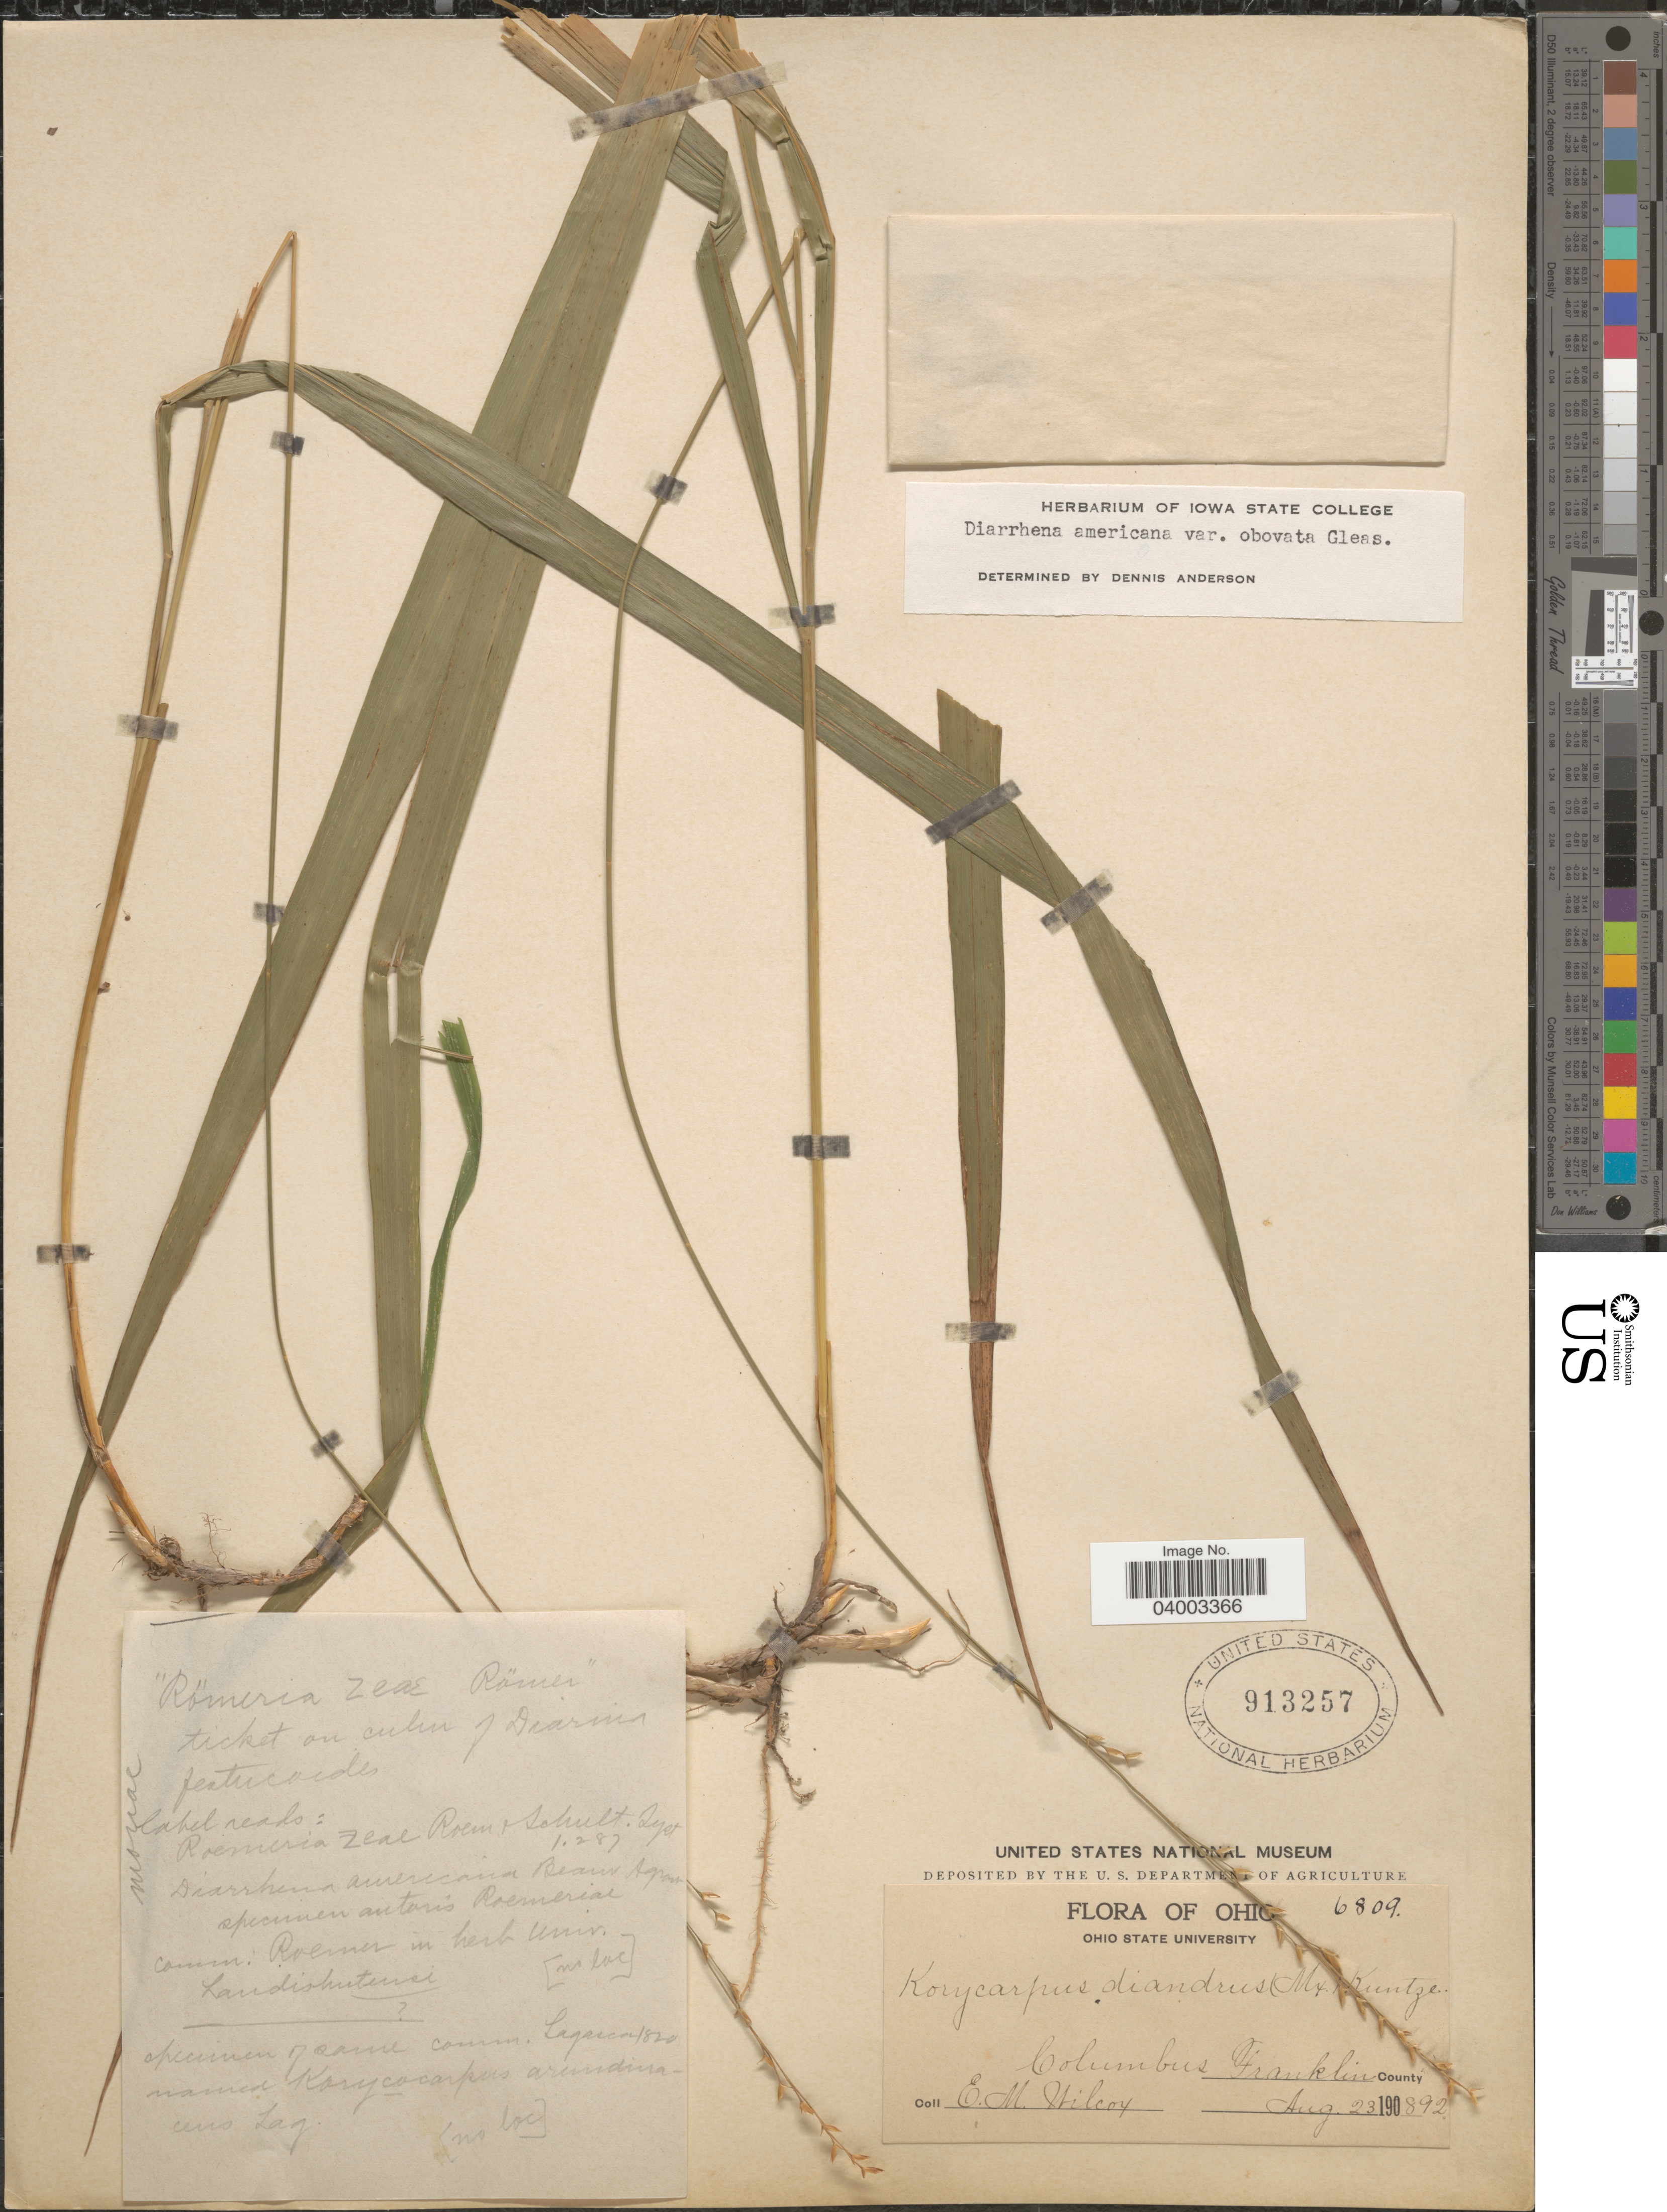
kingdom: Plantae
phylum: Tracheophyta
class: Liliopsida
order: Poales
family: Poaceae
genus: Diarrhena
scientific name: Diarrhena obovata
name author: (Gleason) Brandenburg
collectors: E. Wilcox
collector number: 6809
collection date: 1892-08-23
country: United States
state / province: Ohio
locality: Columbus. Franklin County.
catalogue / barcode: US 913257